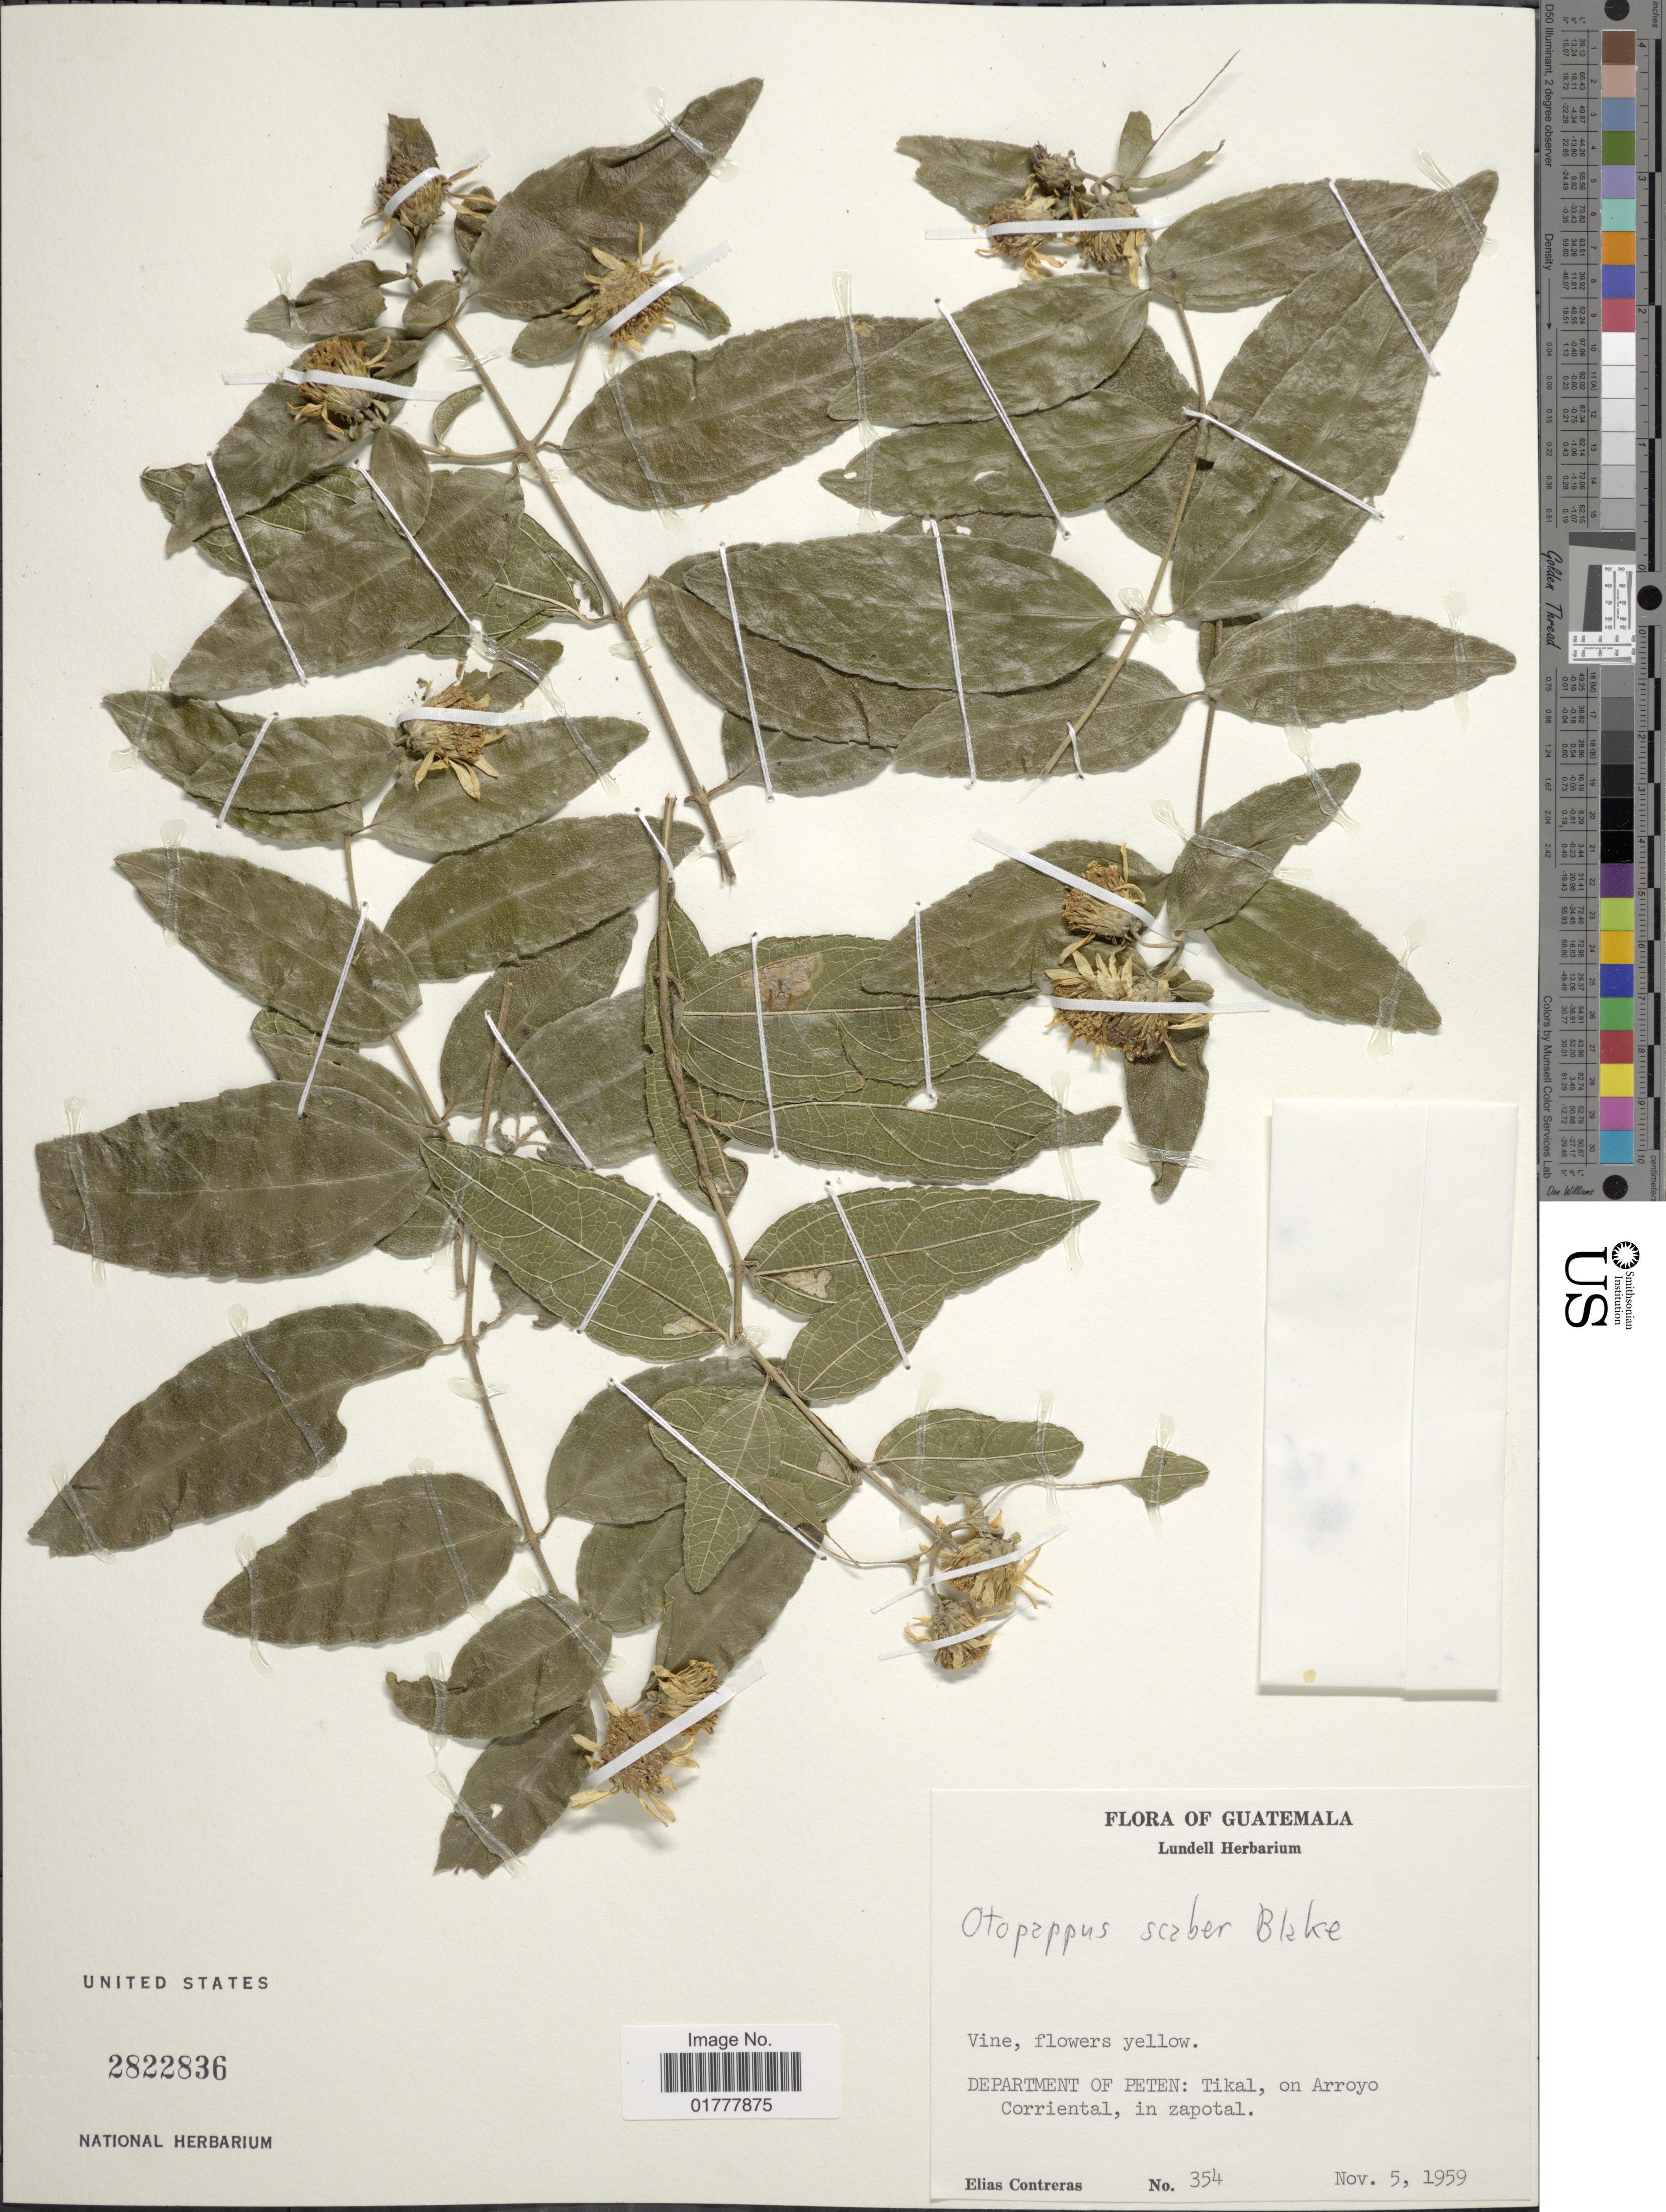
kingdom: Plantae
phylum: Tracheophyta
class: Magnoliopsida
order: Asterales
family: Asteraceae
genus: Otopappus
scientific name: Otopappus scaber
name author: S.F. Blake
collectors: E. Contreras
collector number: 354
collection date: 1959-11-05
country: Guatemala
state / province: El Petén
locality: Department of Peten: Tikal, on Arroyo Corriental, in zapotal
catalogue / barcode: US 2822836